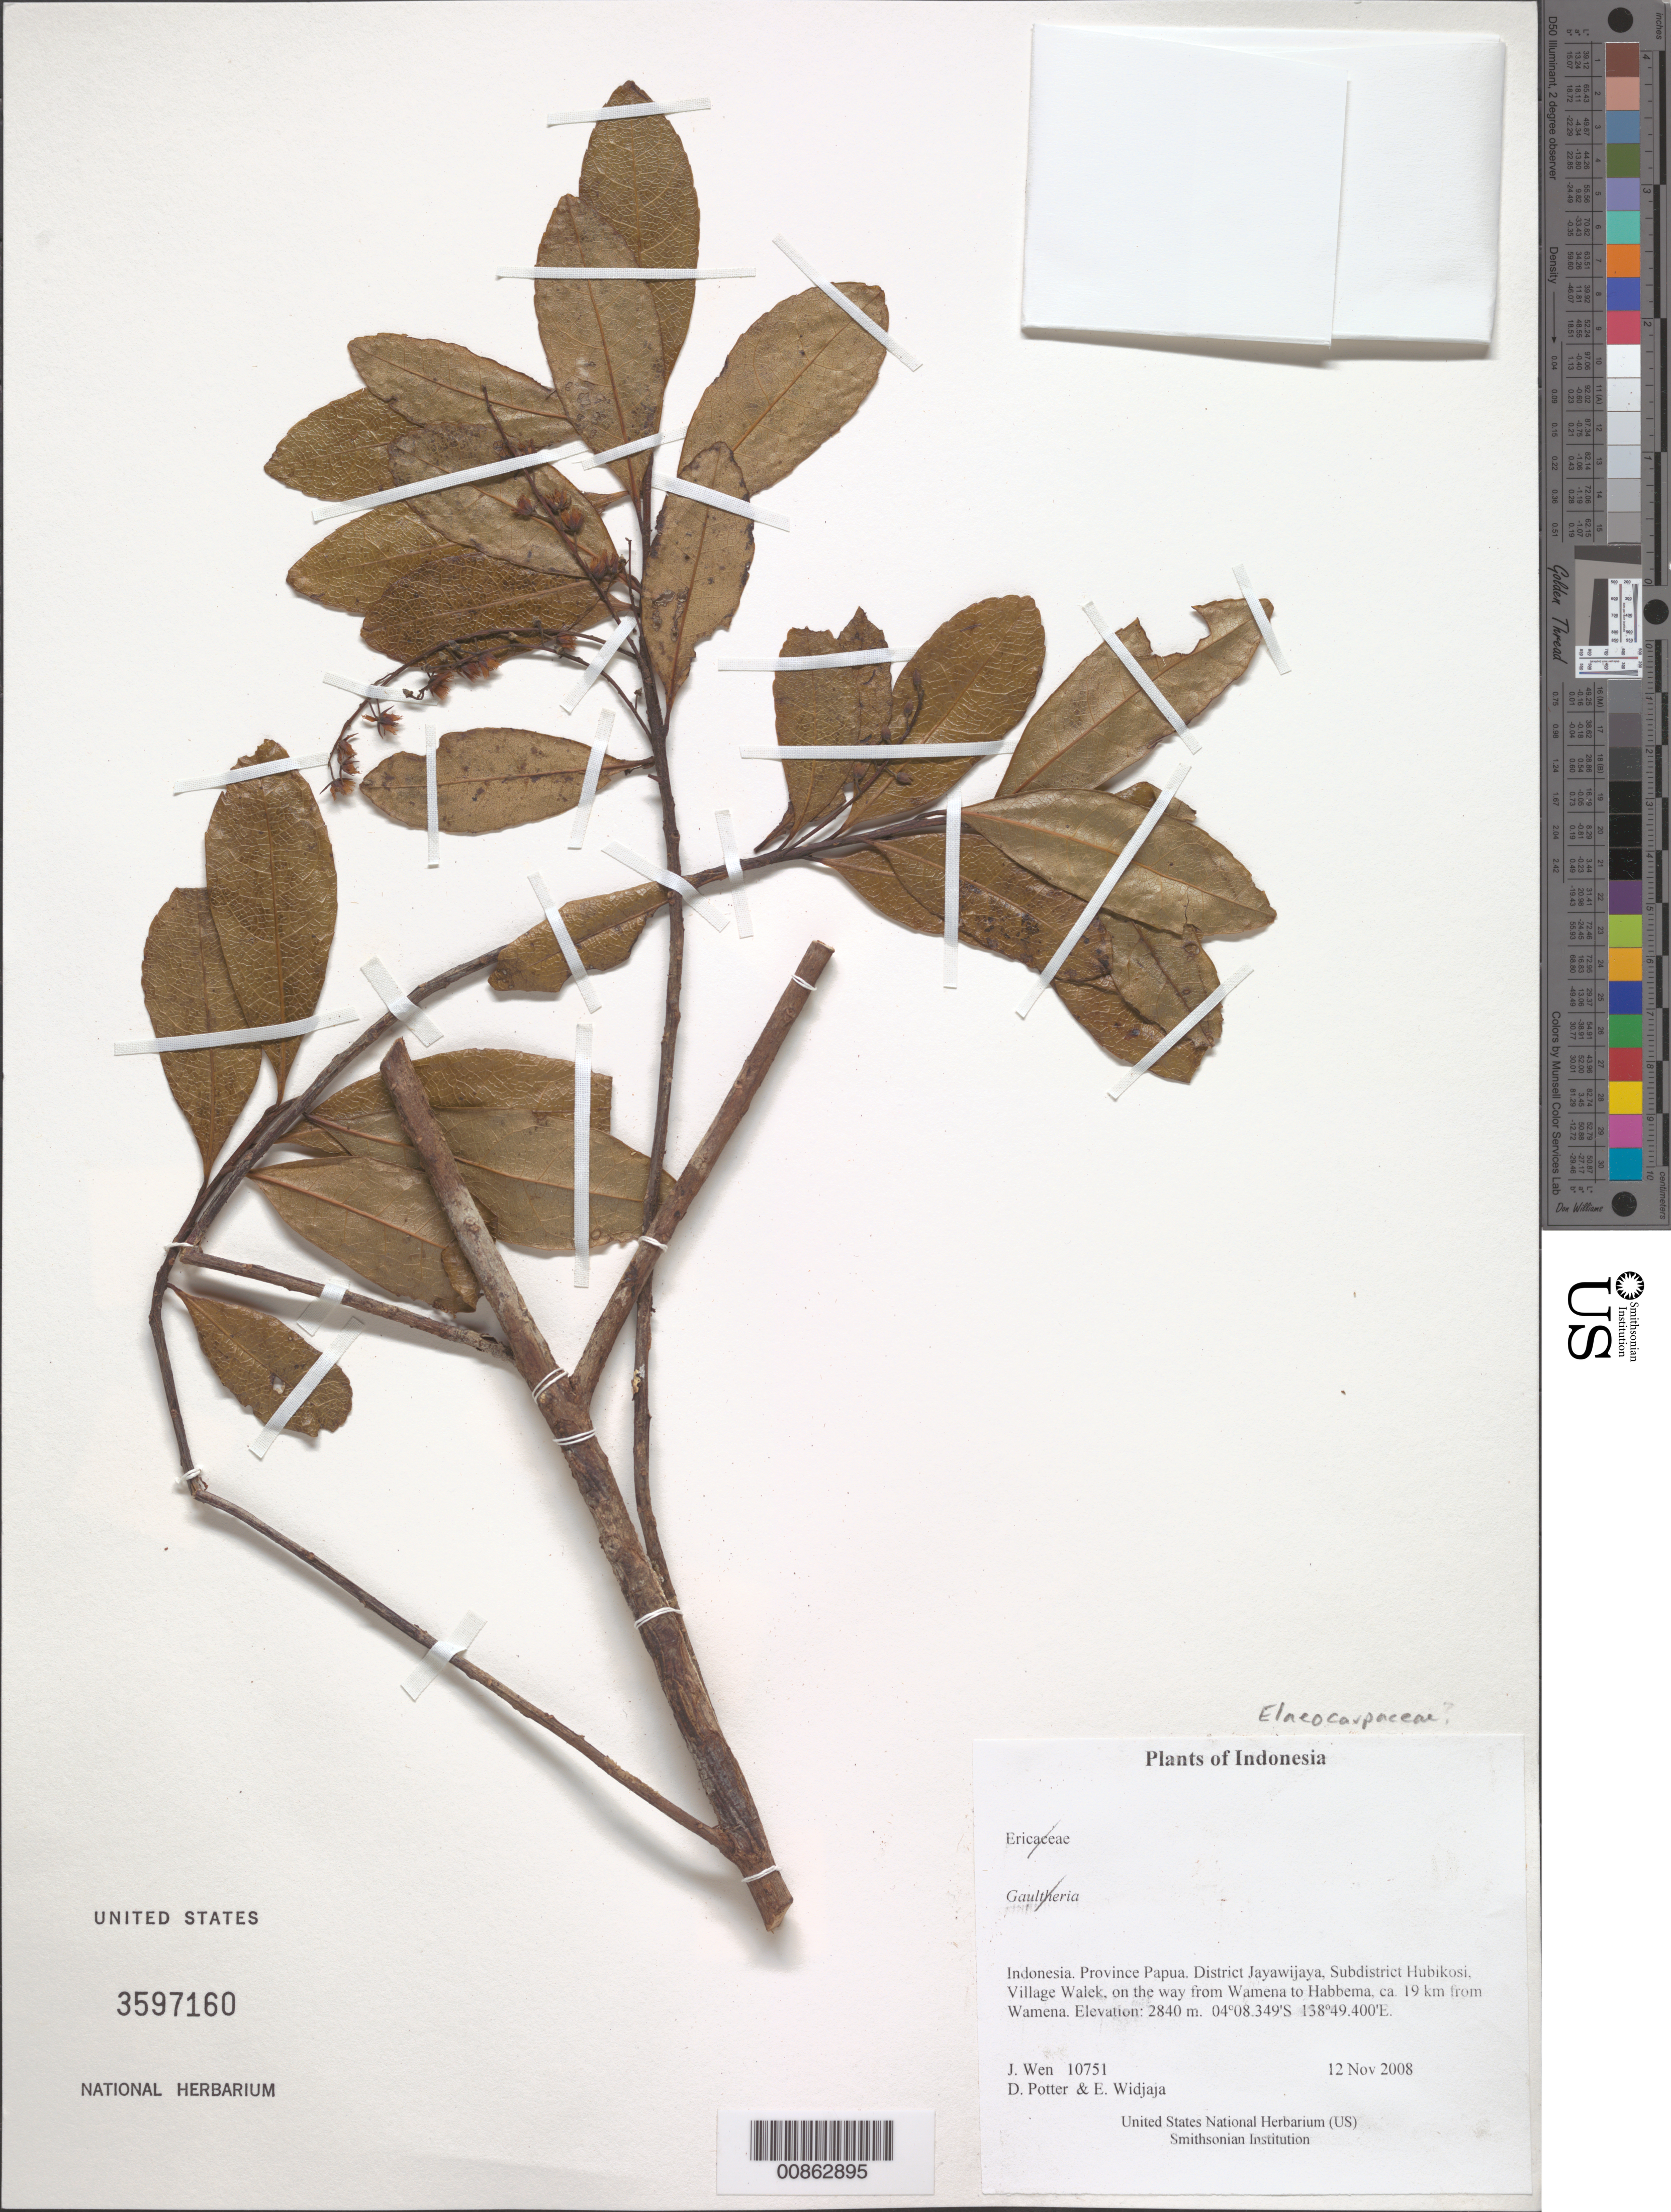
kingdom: Plantae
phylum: Tracheophyta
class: Magnoliopsida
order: Oxalidales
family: Elaeocarpaceae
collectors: J. Wen, D. Potter & E. A. Widjaja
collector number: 10751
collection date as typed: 12 Nov 2008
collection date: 2008-11-12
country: Indonesia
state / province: Papua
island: New Guinea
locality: District Jayawijaya, Subdistrict Hubikosi, Village Walek, on the way from Wamena to Habbema, ca. 19 km from Wamena. Irian Barat.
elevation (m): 2840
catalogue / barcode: US 3597160